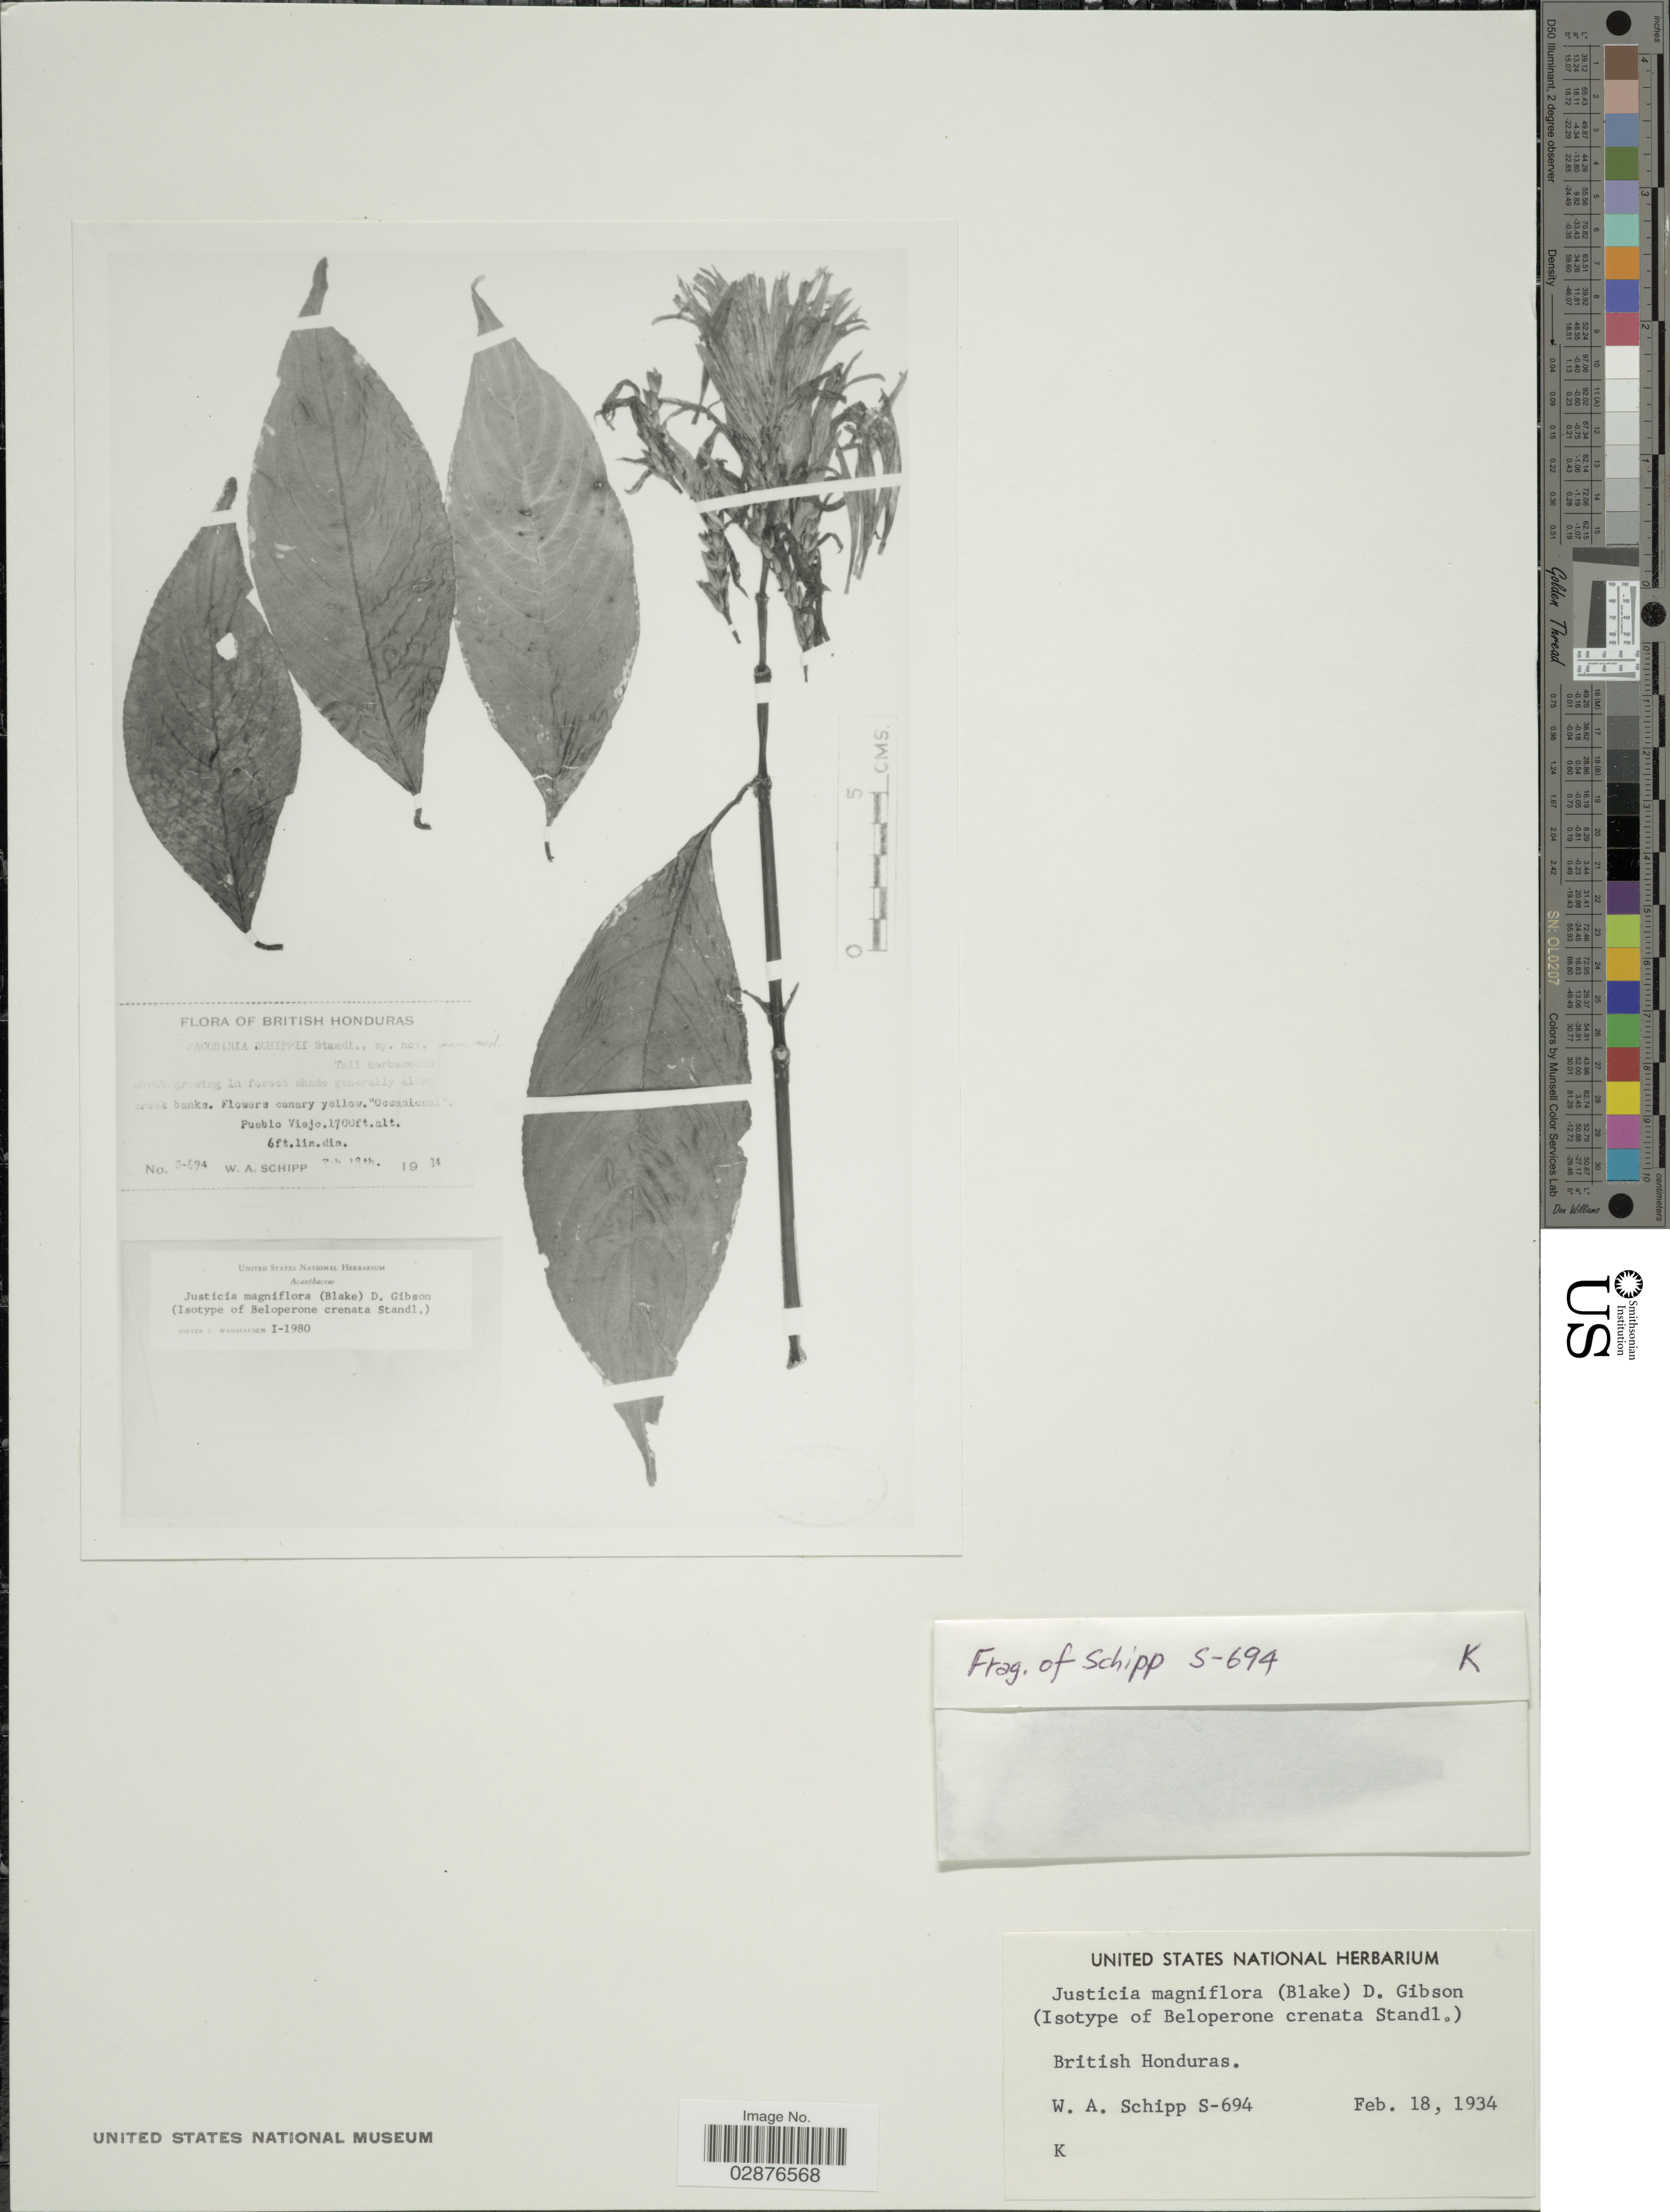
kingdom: Plantae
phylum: Tracheophyta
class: Magnoliopsida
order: Lamiales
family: Acanthaceae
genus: Justicia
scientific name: Justicia magniflora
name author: (S.F. Blake) D.N. Gibson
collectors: W. Schipp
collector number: S-694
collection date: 1934-02-18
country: Belize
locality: British Honduras, Puebla Viejo.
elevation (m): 518